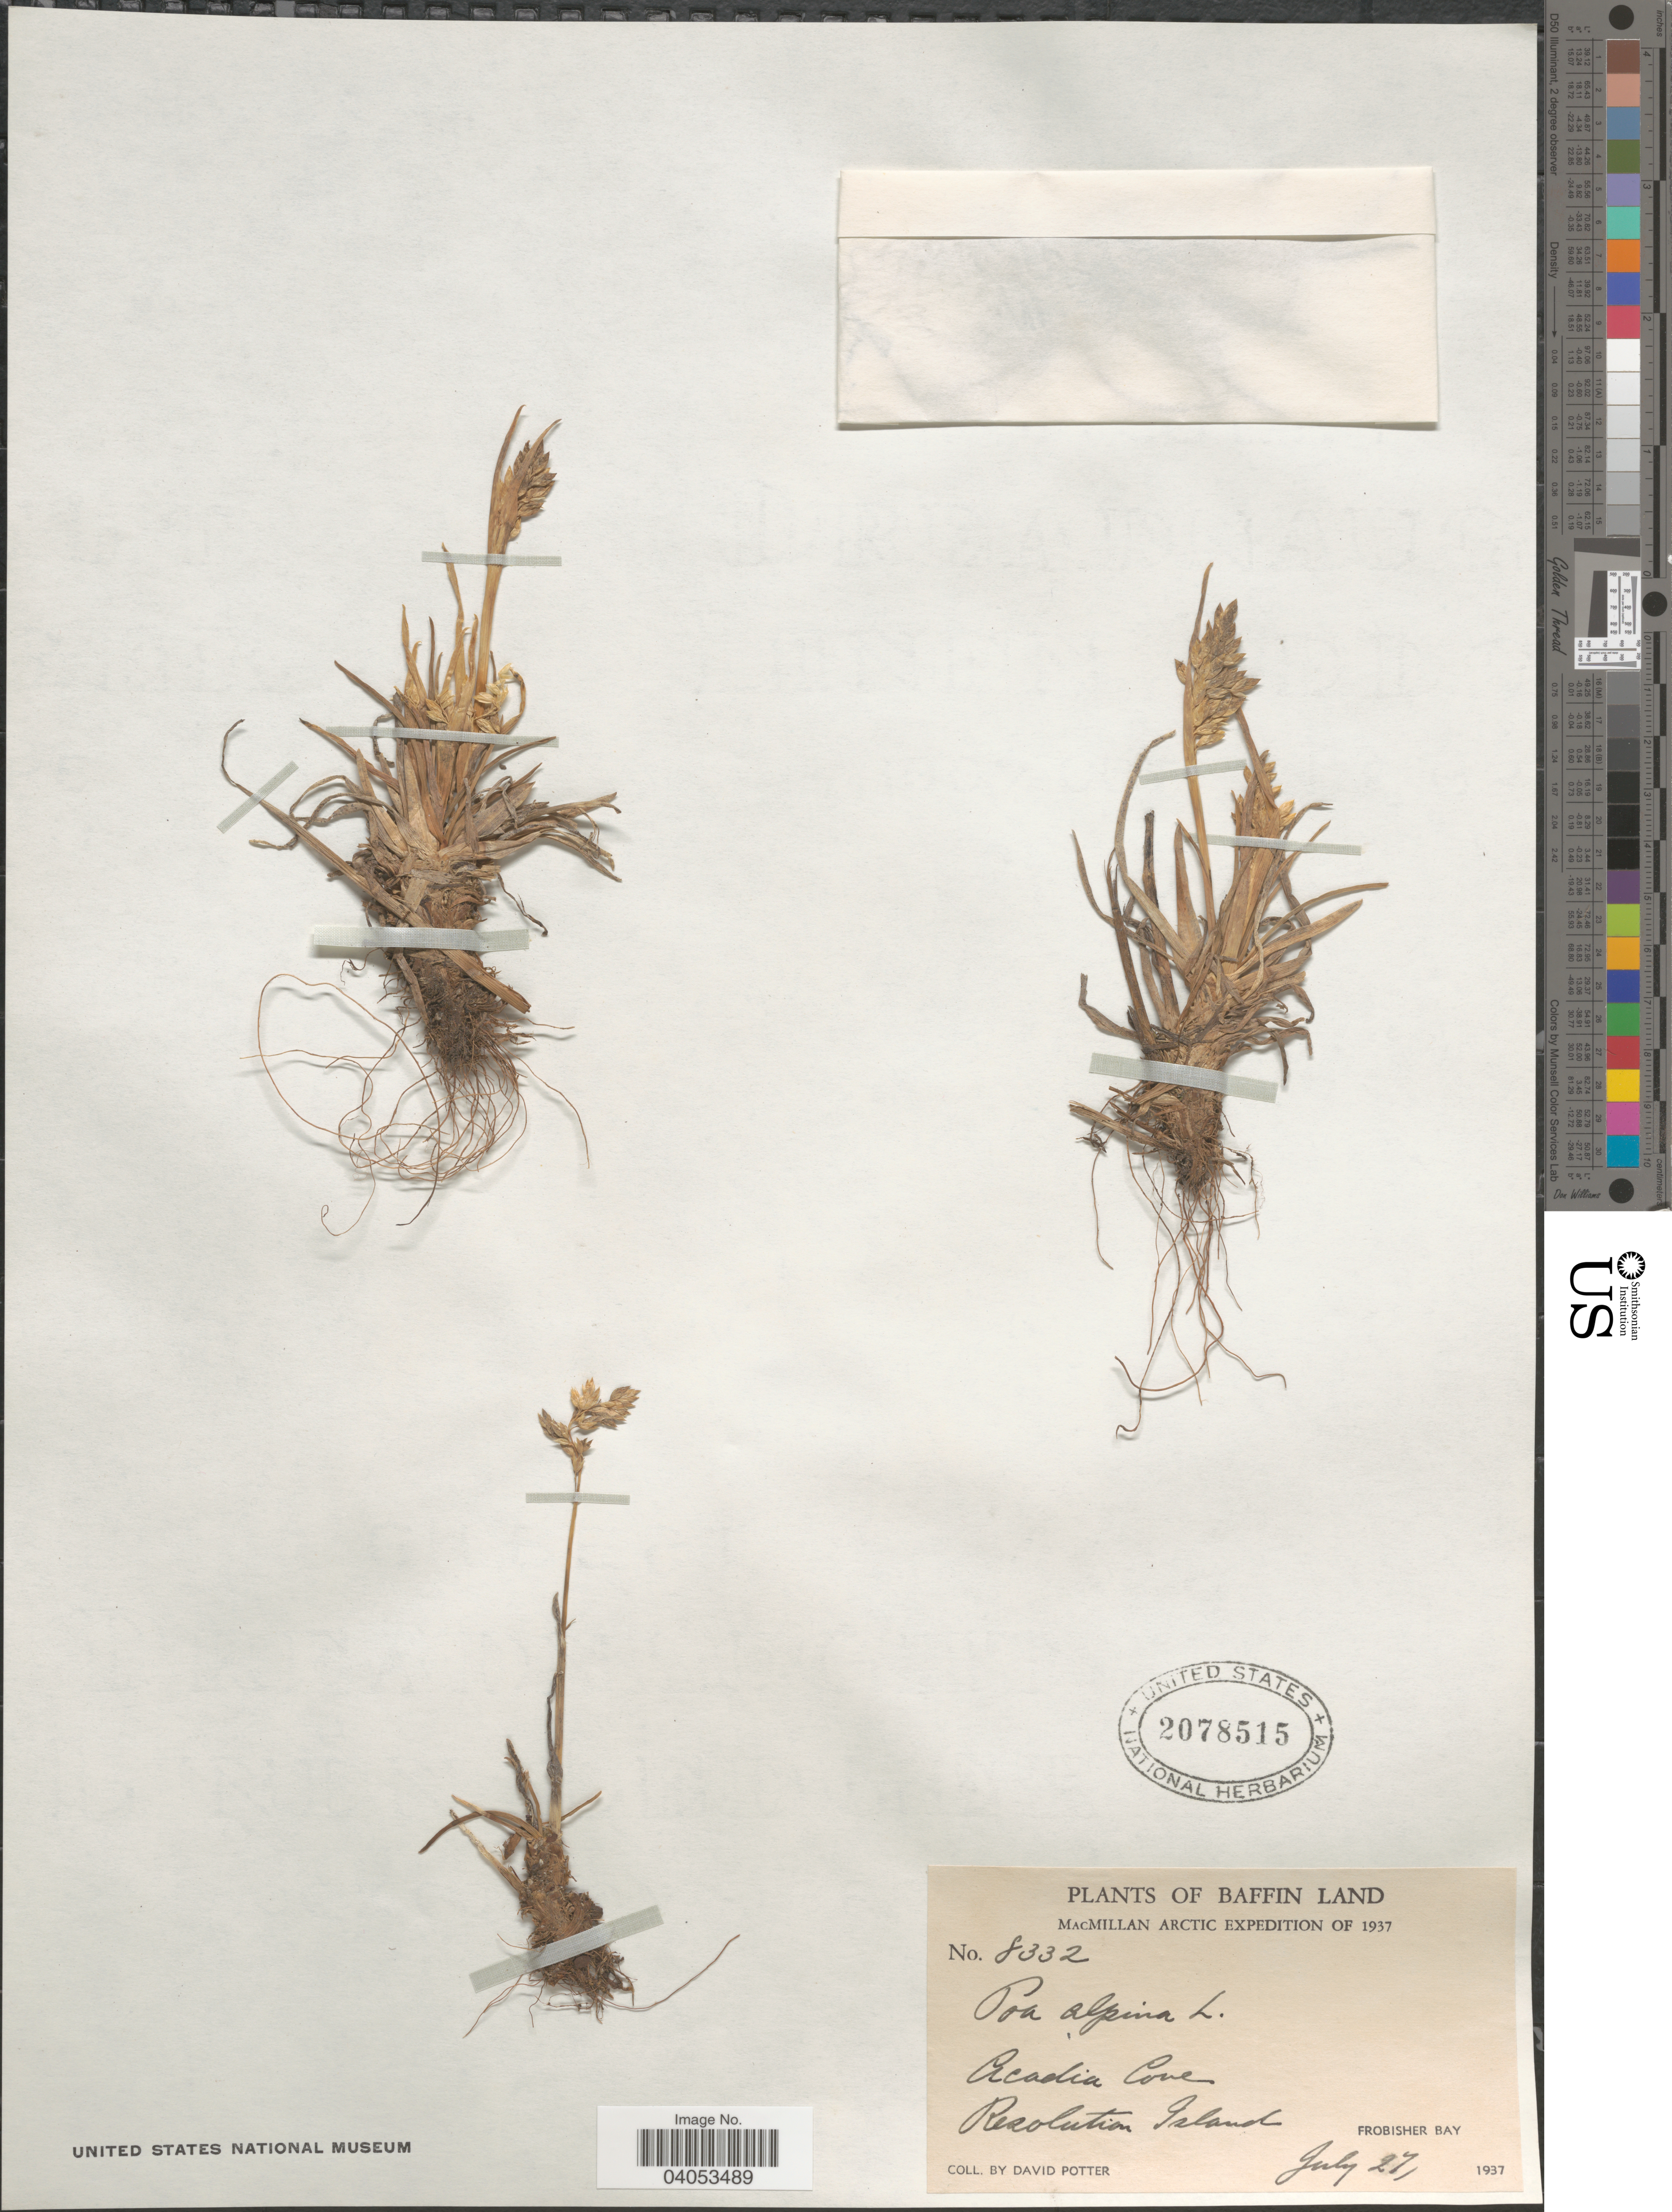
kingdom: Plantae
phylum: Tracheophyta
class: Liliopsida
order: Poales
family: Poaceae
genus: Poa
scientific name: Poa alpina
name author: L.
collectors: D. Potter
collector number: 8332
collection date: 1937-07-27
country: Canada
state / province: Nunavut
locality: Baffin Land. Acadia Cove. Resolution Island, Frobisher Bay.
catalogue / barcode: US 2078515